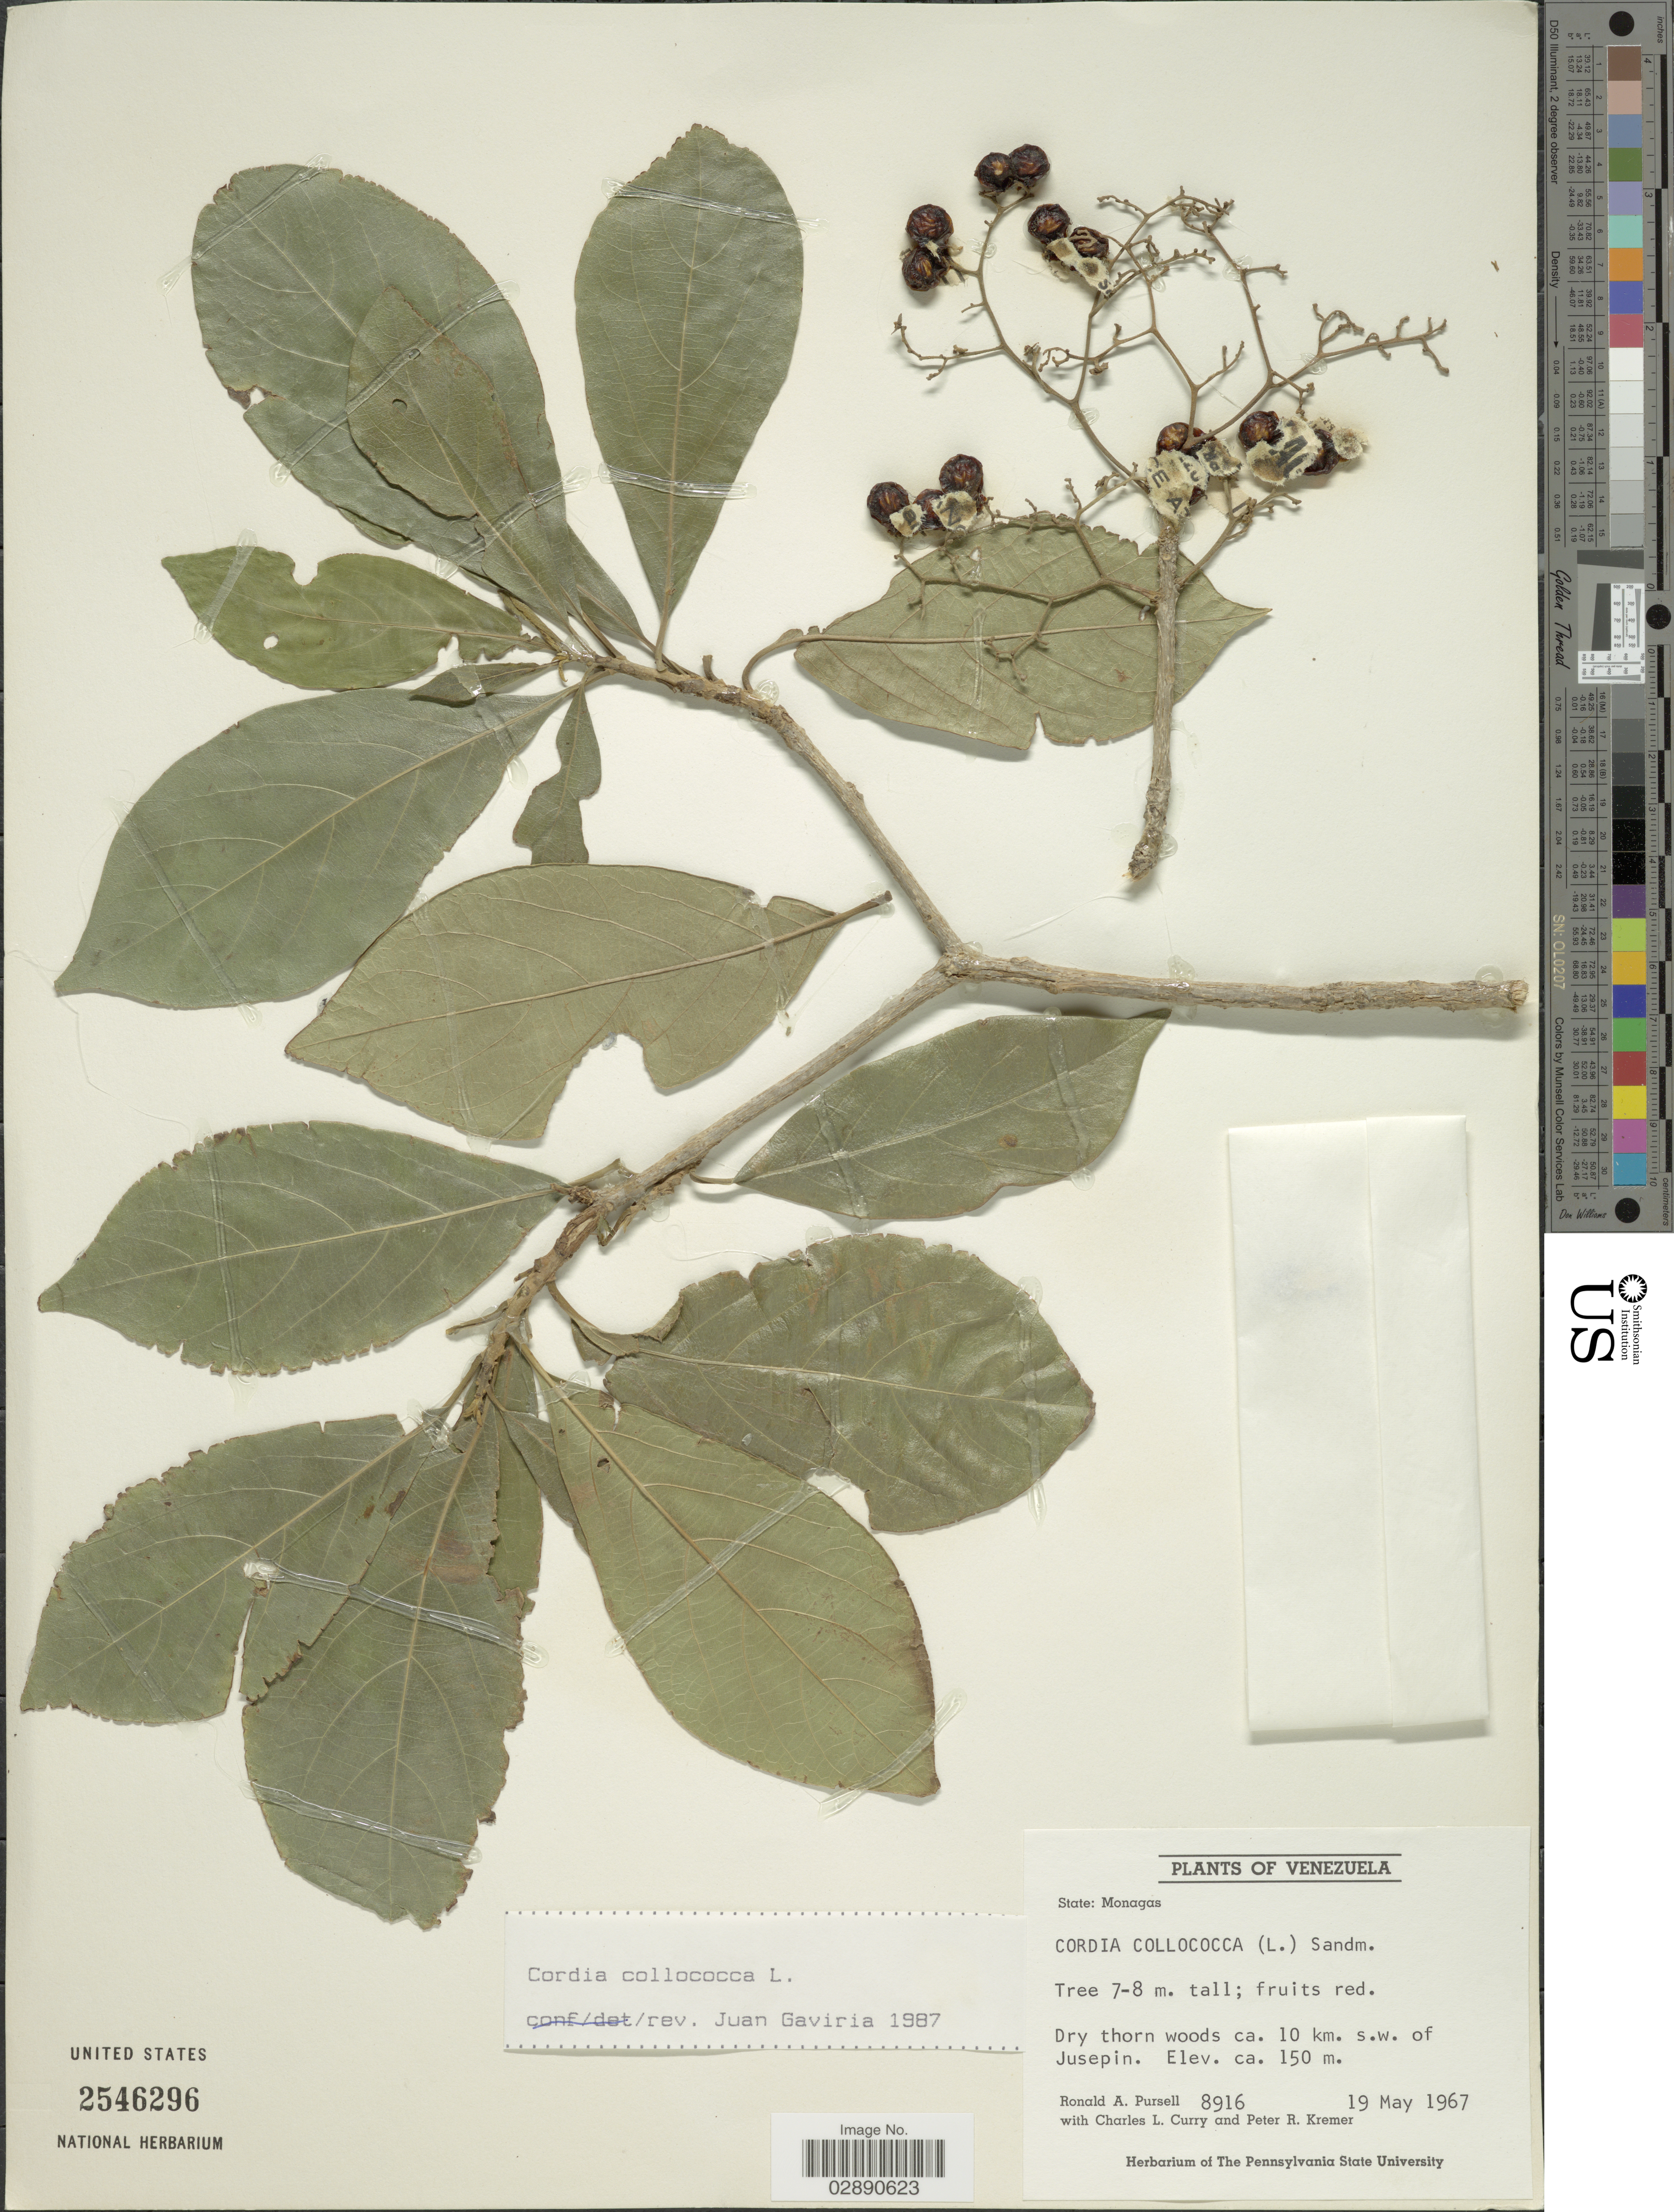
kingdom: Plantae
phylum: Tracheophyta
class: Magnoliopsida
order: Boraginales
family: Cordiaceae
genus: Cordia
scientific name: Cordia collococca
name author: L.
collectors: R. A. Pursell, C. L. Curry & P. Kremer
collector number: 8916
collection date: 1967-05-19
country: Venezuela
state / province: Monagas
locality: Dry thorn woods ca. 10 km. s.w. of Jusepin.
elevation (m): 150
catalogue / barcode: US 2546296